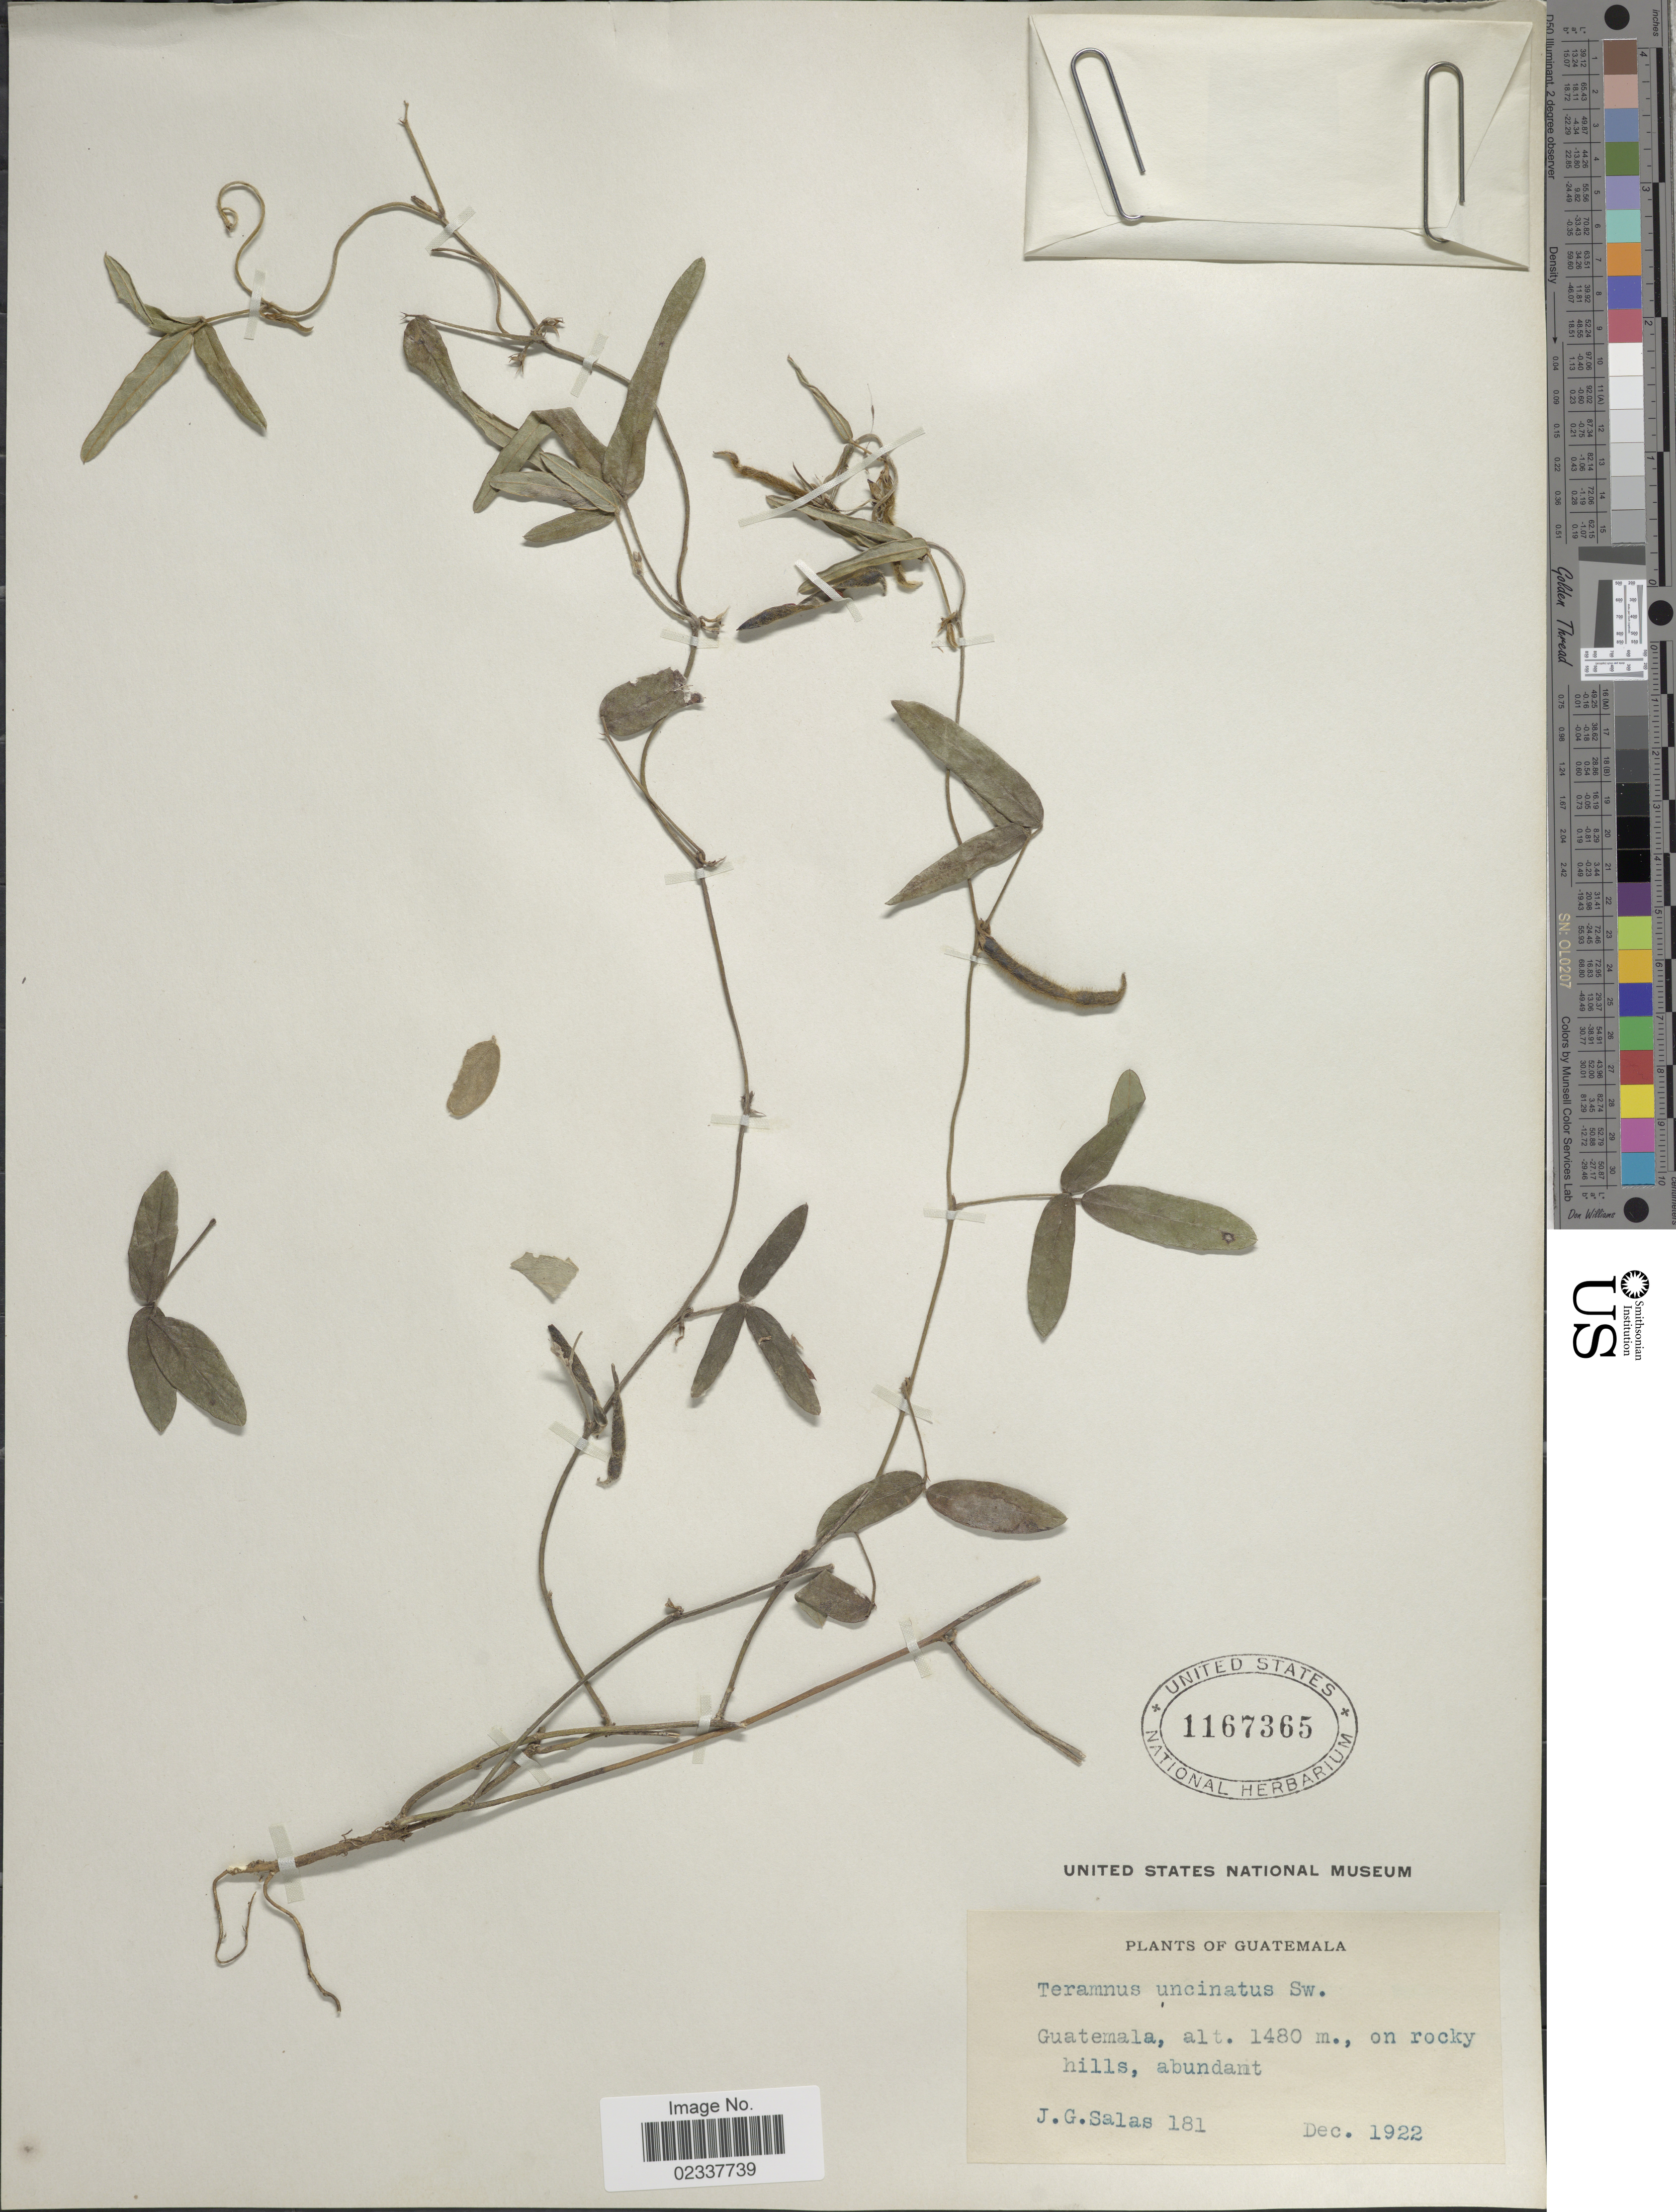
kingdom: Plantae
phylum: Tracheophyta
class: Magnoliopsida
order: Fabales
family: Fabaceae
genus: Teramnus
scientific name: Teramnus uncinatus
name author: (L.) Sw.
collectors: J. G. Salas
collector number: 181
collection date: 1922-12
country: Guatemala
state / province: Guatemala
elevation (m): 1480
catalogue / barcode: US 1167365